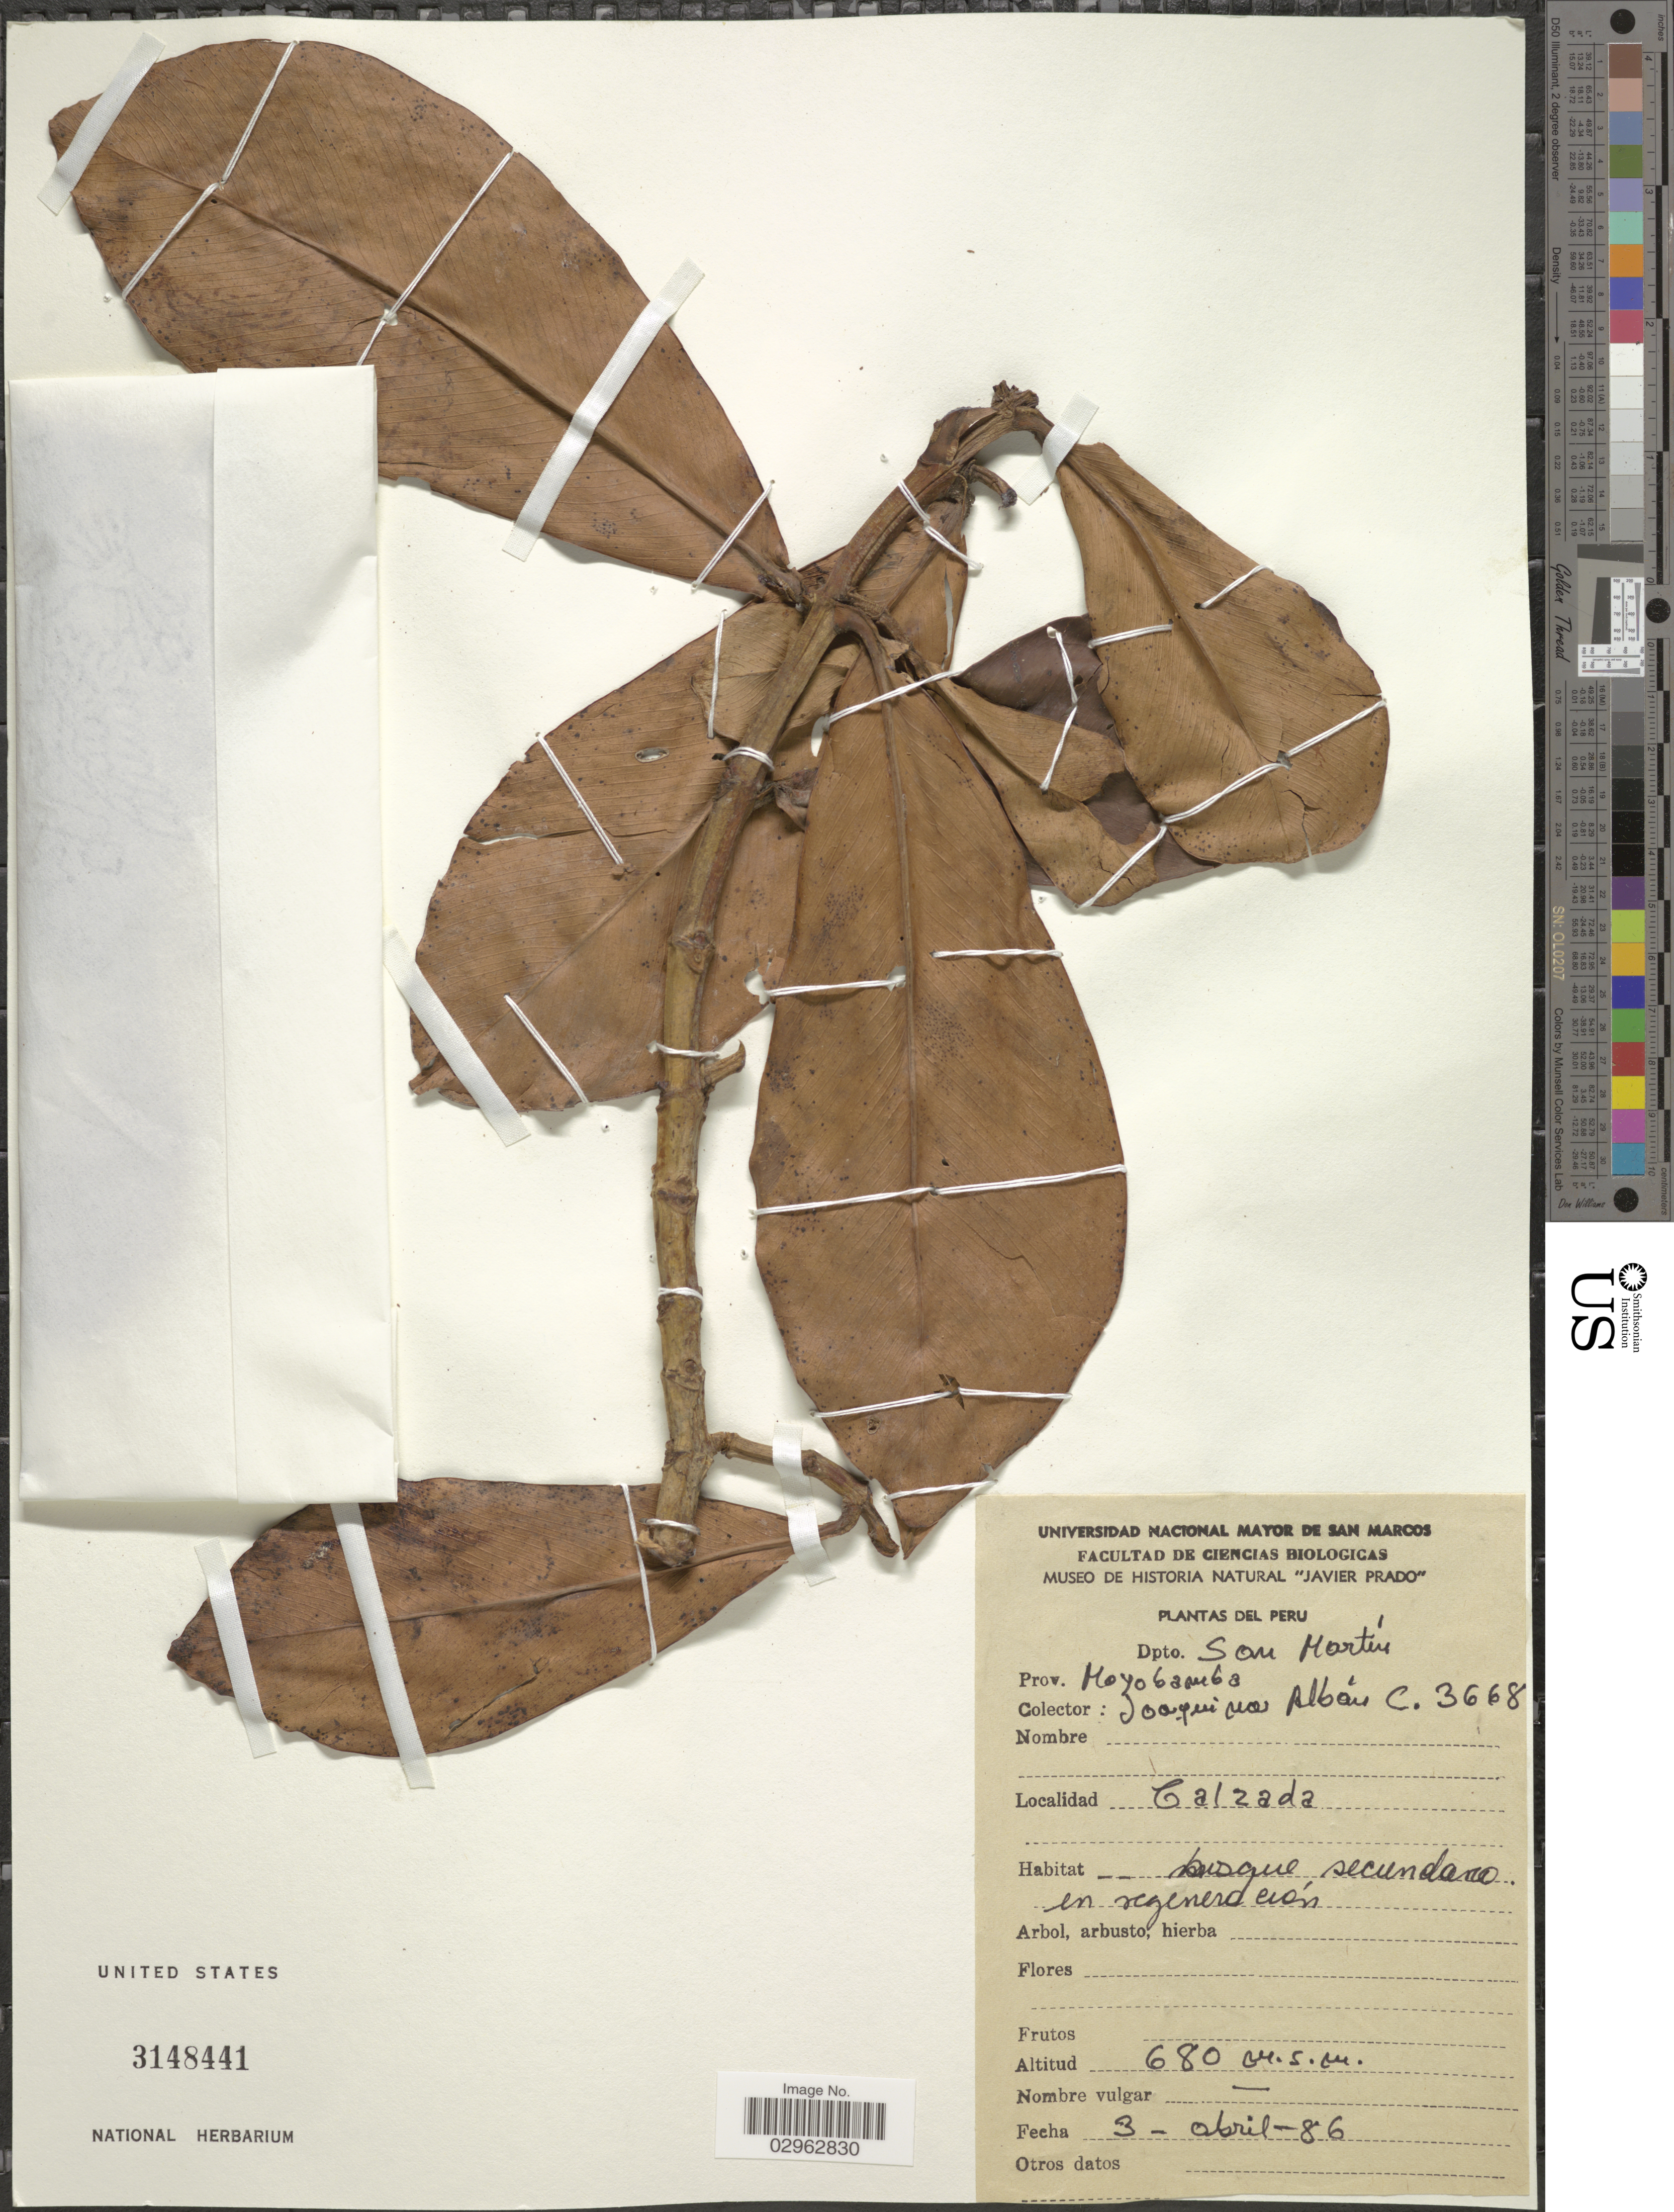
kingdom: Plantae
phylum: Tracheophyta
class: Magnoliopsida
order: Malpighiales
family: Clusiaceae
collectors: J. Alban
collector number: C3668?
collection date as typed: Transcribed d/m/y: 3/4/86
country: Peru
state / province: San Martín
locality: Dpto. San Martín. Prov. Moyobamba. Calzada.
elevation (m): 680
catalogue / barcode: US 3148441